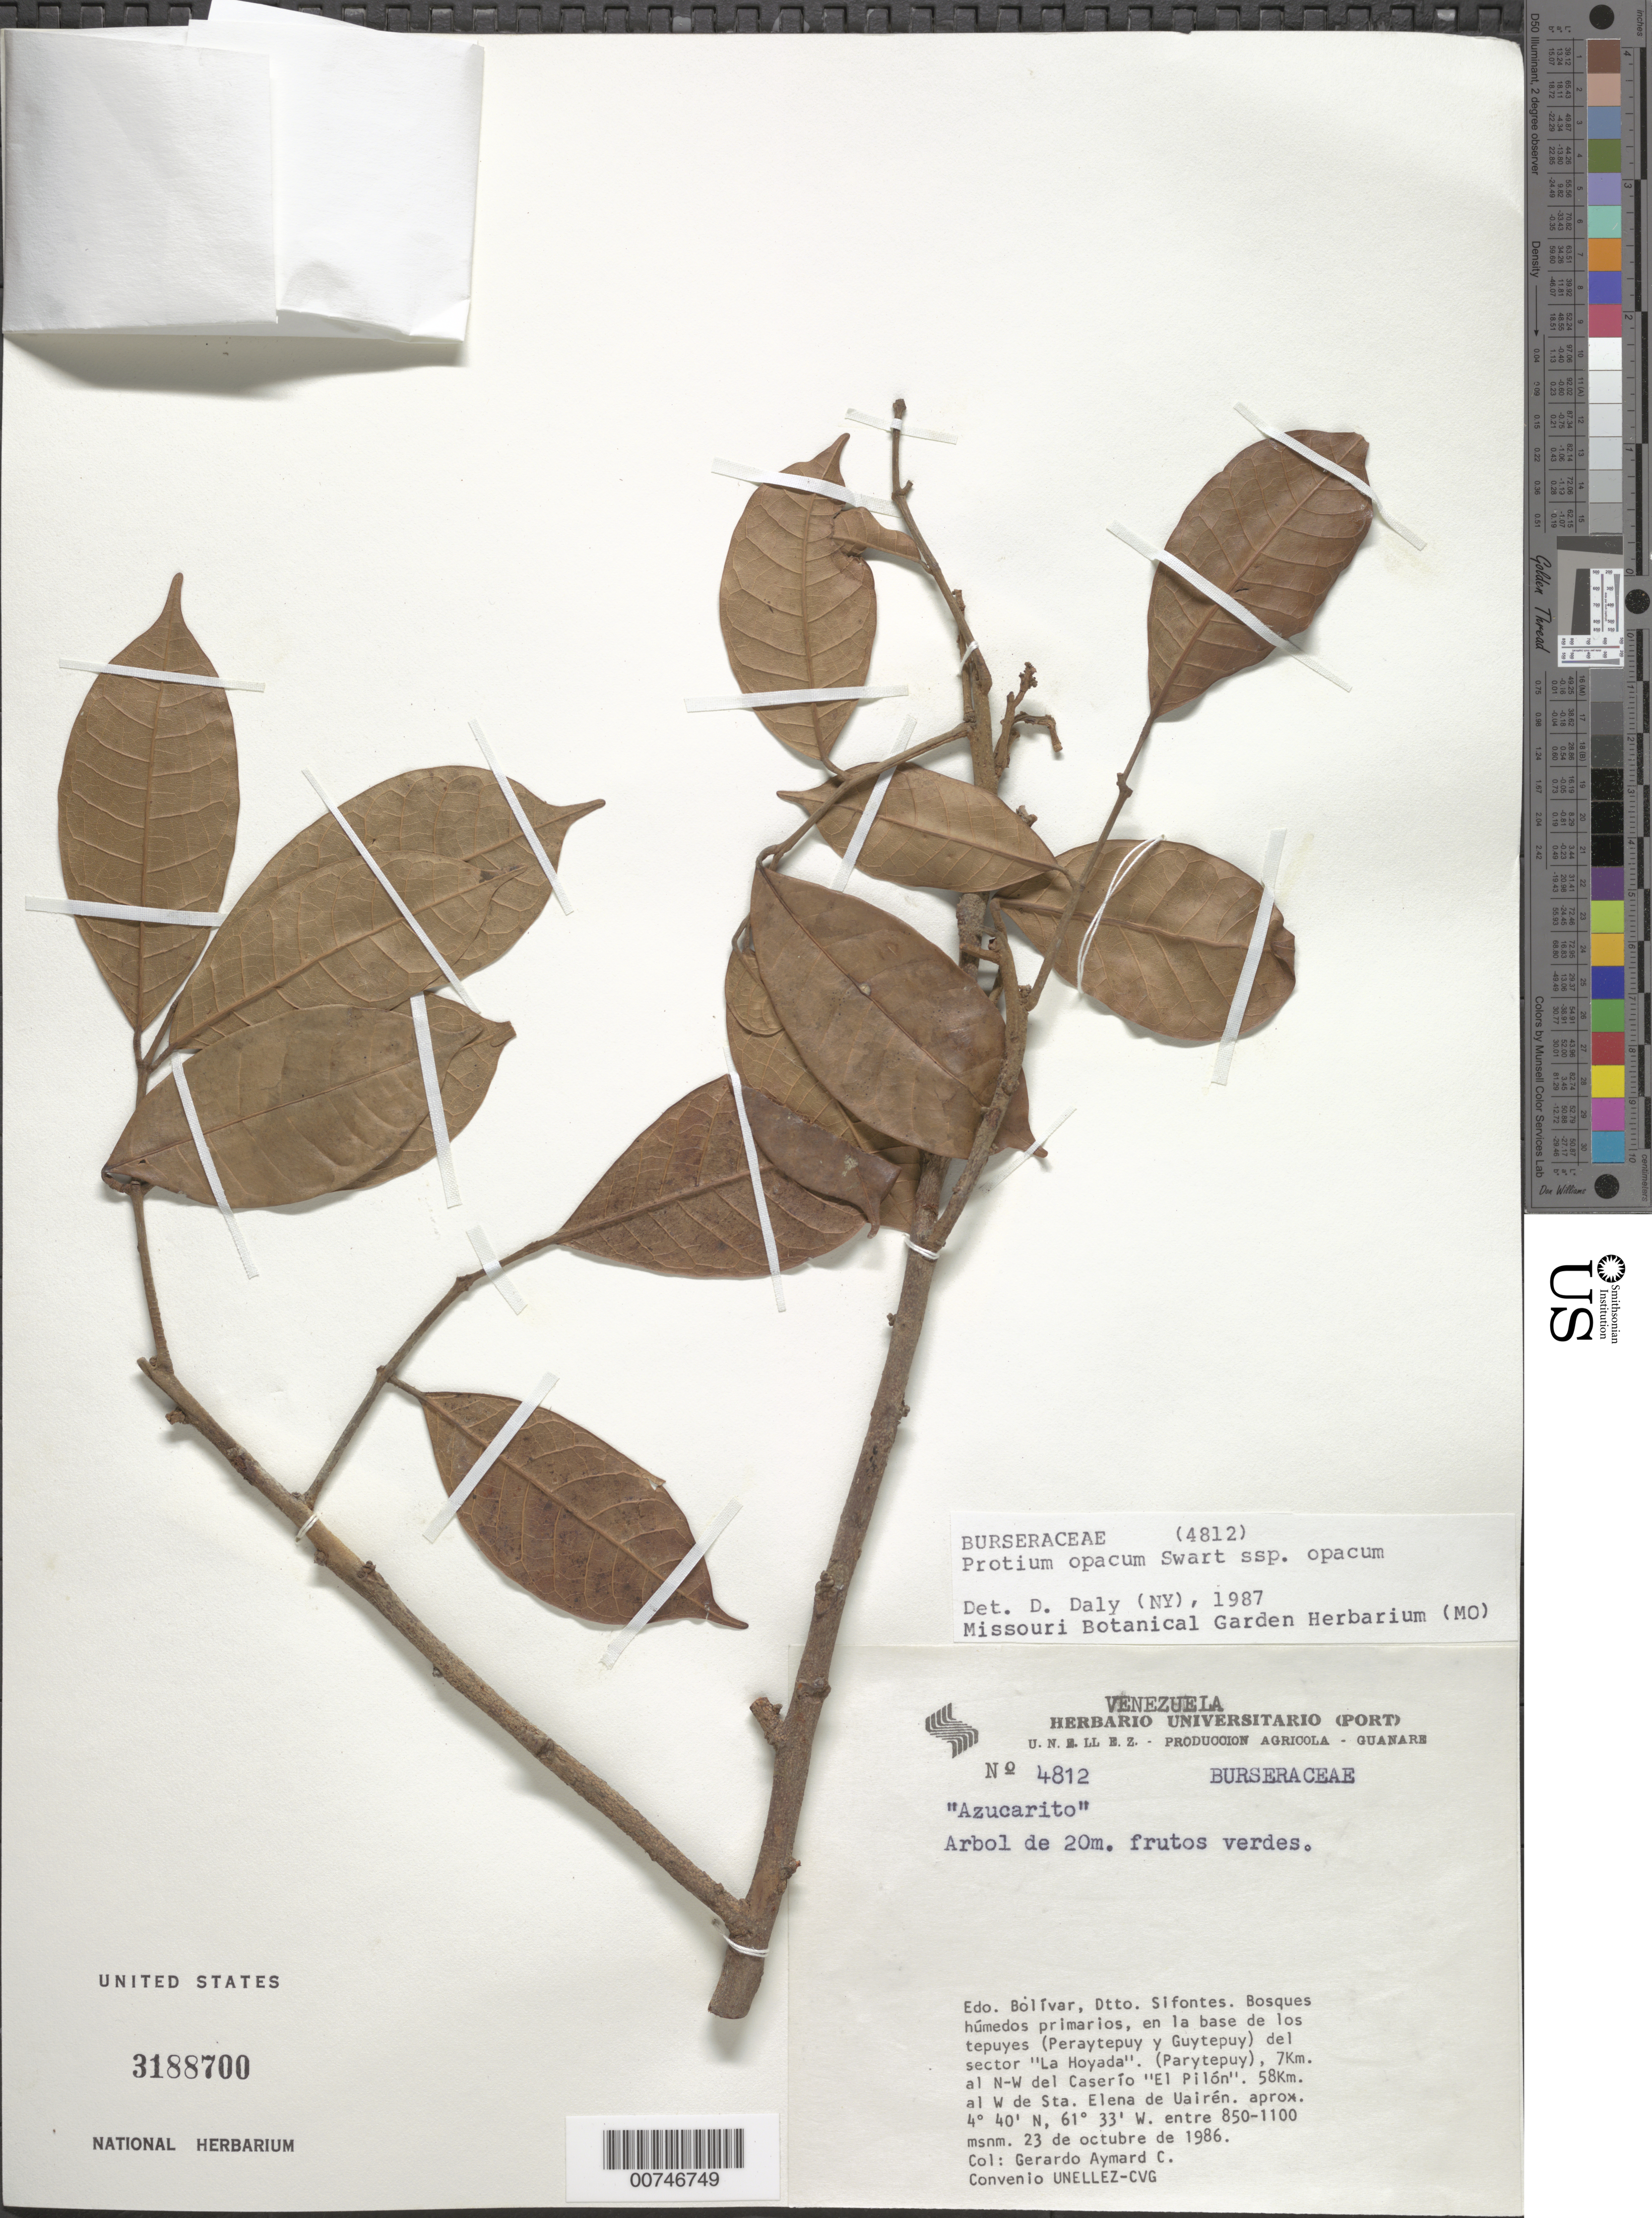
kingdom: Plantae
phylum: Tracheophyta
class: Magnoliopsida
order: Sapindales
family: Burseraceae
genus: Protium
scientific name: Protium decandrum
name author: (Aubl.) Marchand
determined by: Daly, D. C.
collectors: G. A. Aymard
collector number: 4812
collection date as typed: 23-Oct-86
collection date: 1986-10-23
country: Venezuela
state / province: Bolívar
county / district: Sifontes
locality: Caserío "El Piló", 7 km NW of, 58 km W of Sta. Elena de Uairén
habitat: Wet primary forest at base of tepui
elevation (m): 850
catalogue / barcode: US 3188700